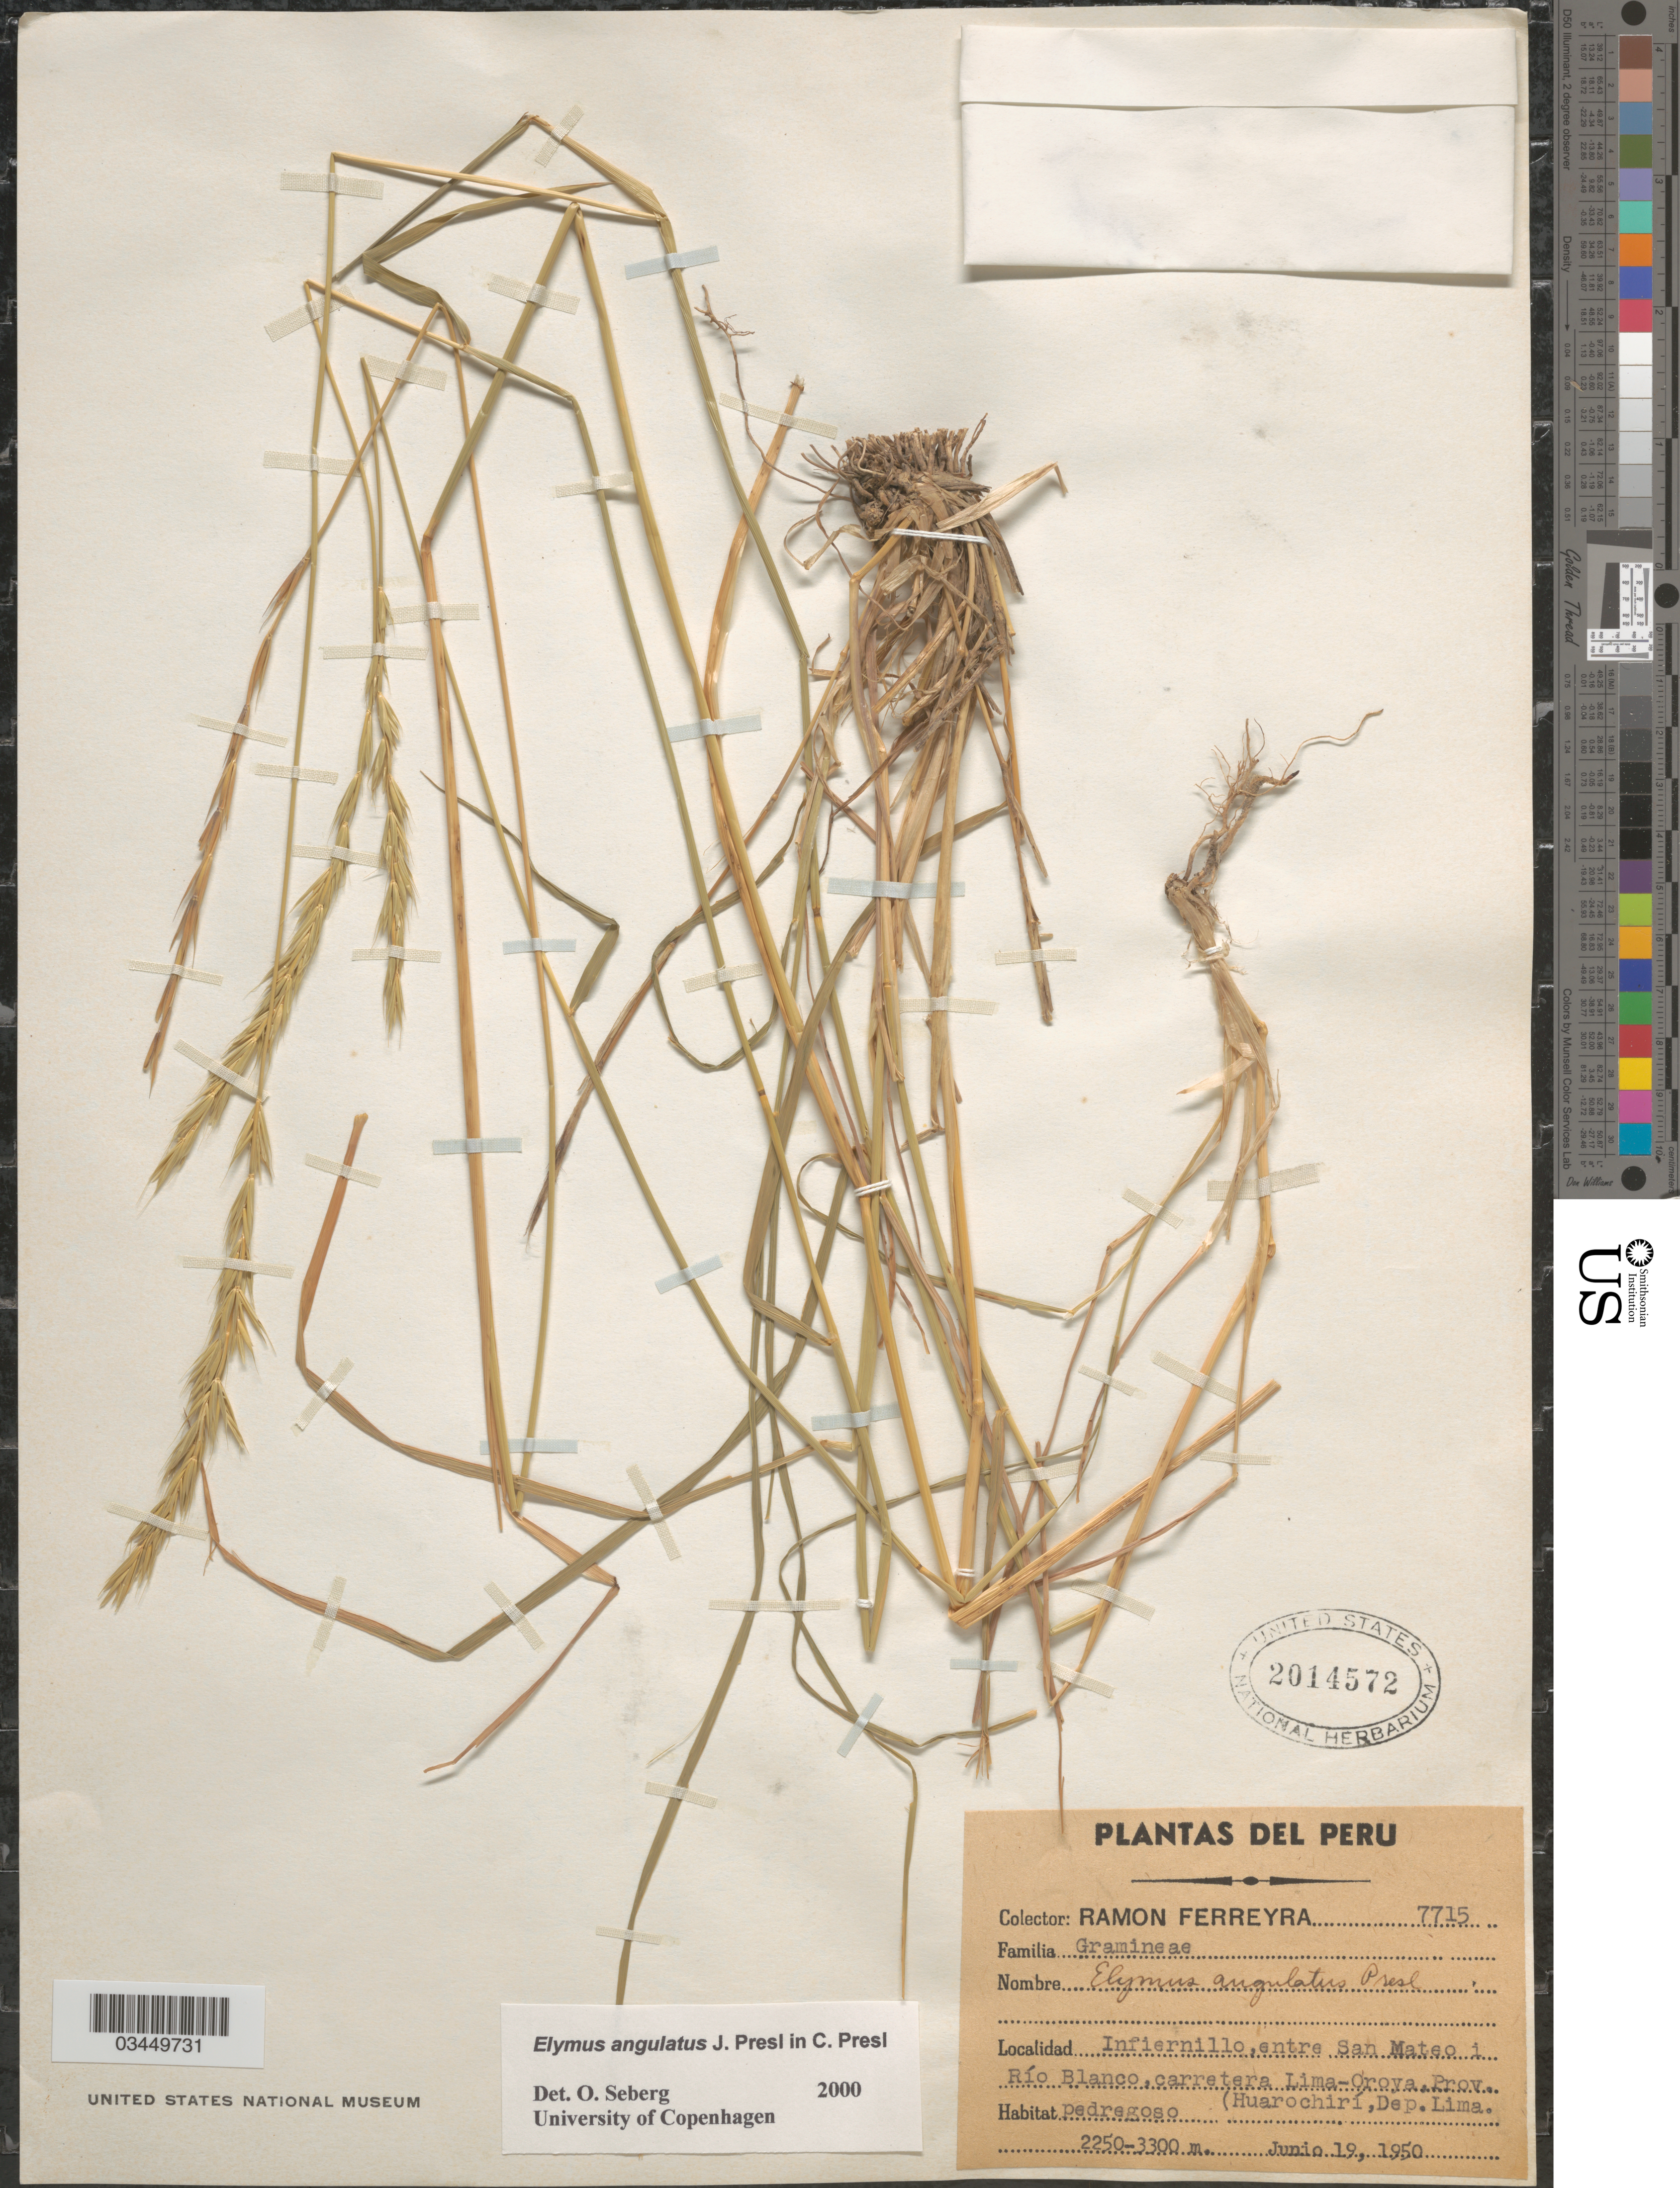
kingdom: Plantae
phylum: Tracheophyta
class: Liliopsida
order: Poales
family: Poaceae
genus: Elymus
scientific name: Elymus angulatus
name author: J. Presl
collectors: R. A. Ferreyra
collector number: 7715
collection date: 1950-06-19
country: Peru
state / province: Lima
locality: Infiernillo, entre San Mateo i Río Blanco, carretera Lima-Oroya, Prov. (Huarochirí, Dep. Lima.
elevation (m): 2250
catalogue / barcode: US 2014572